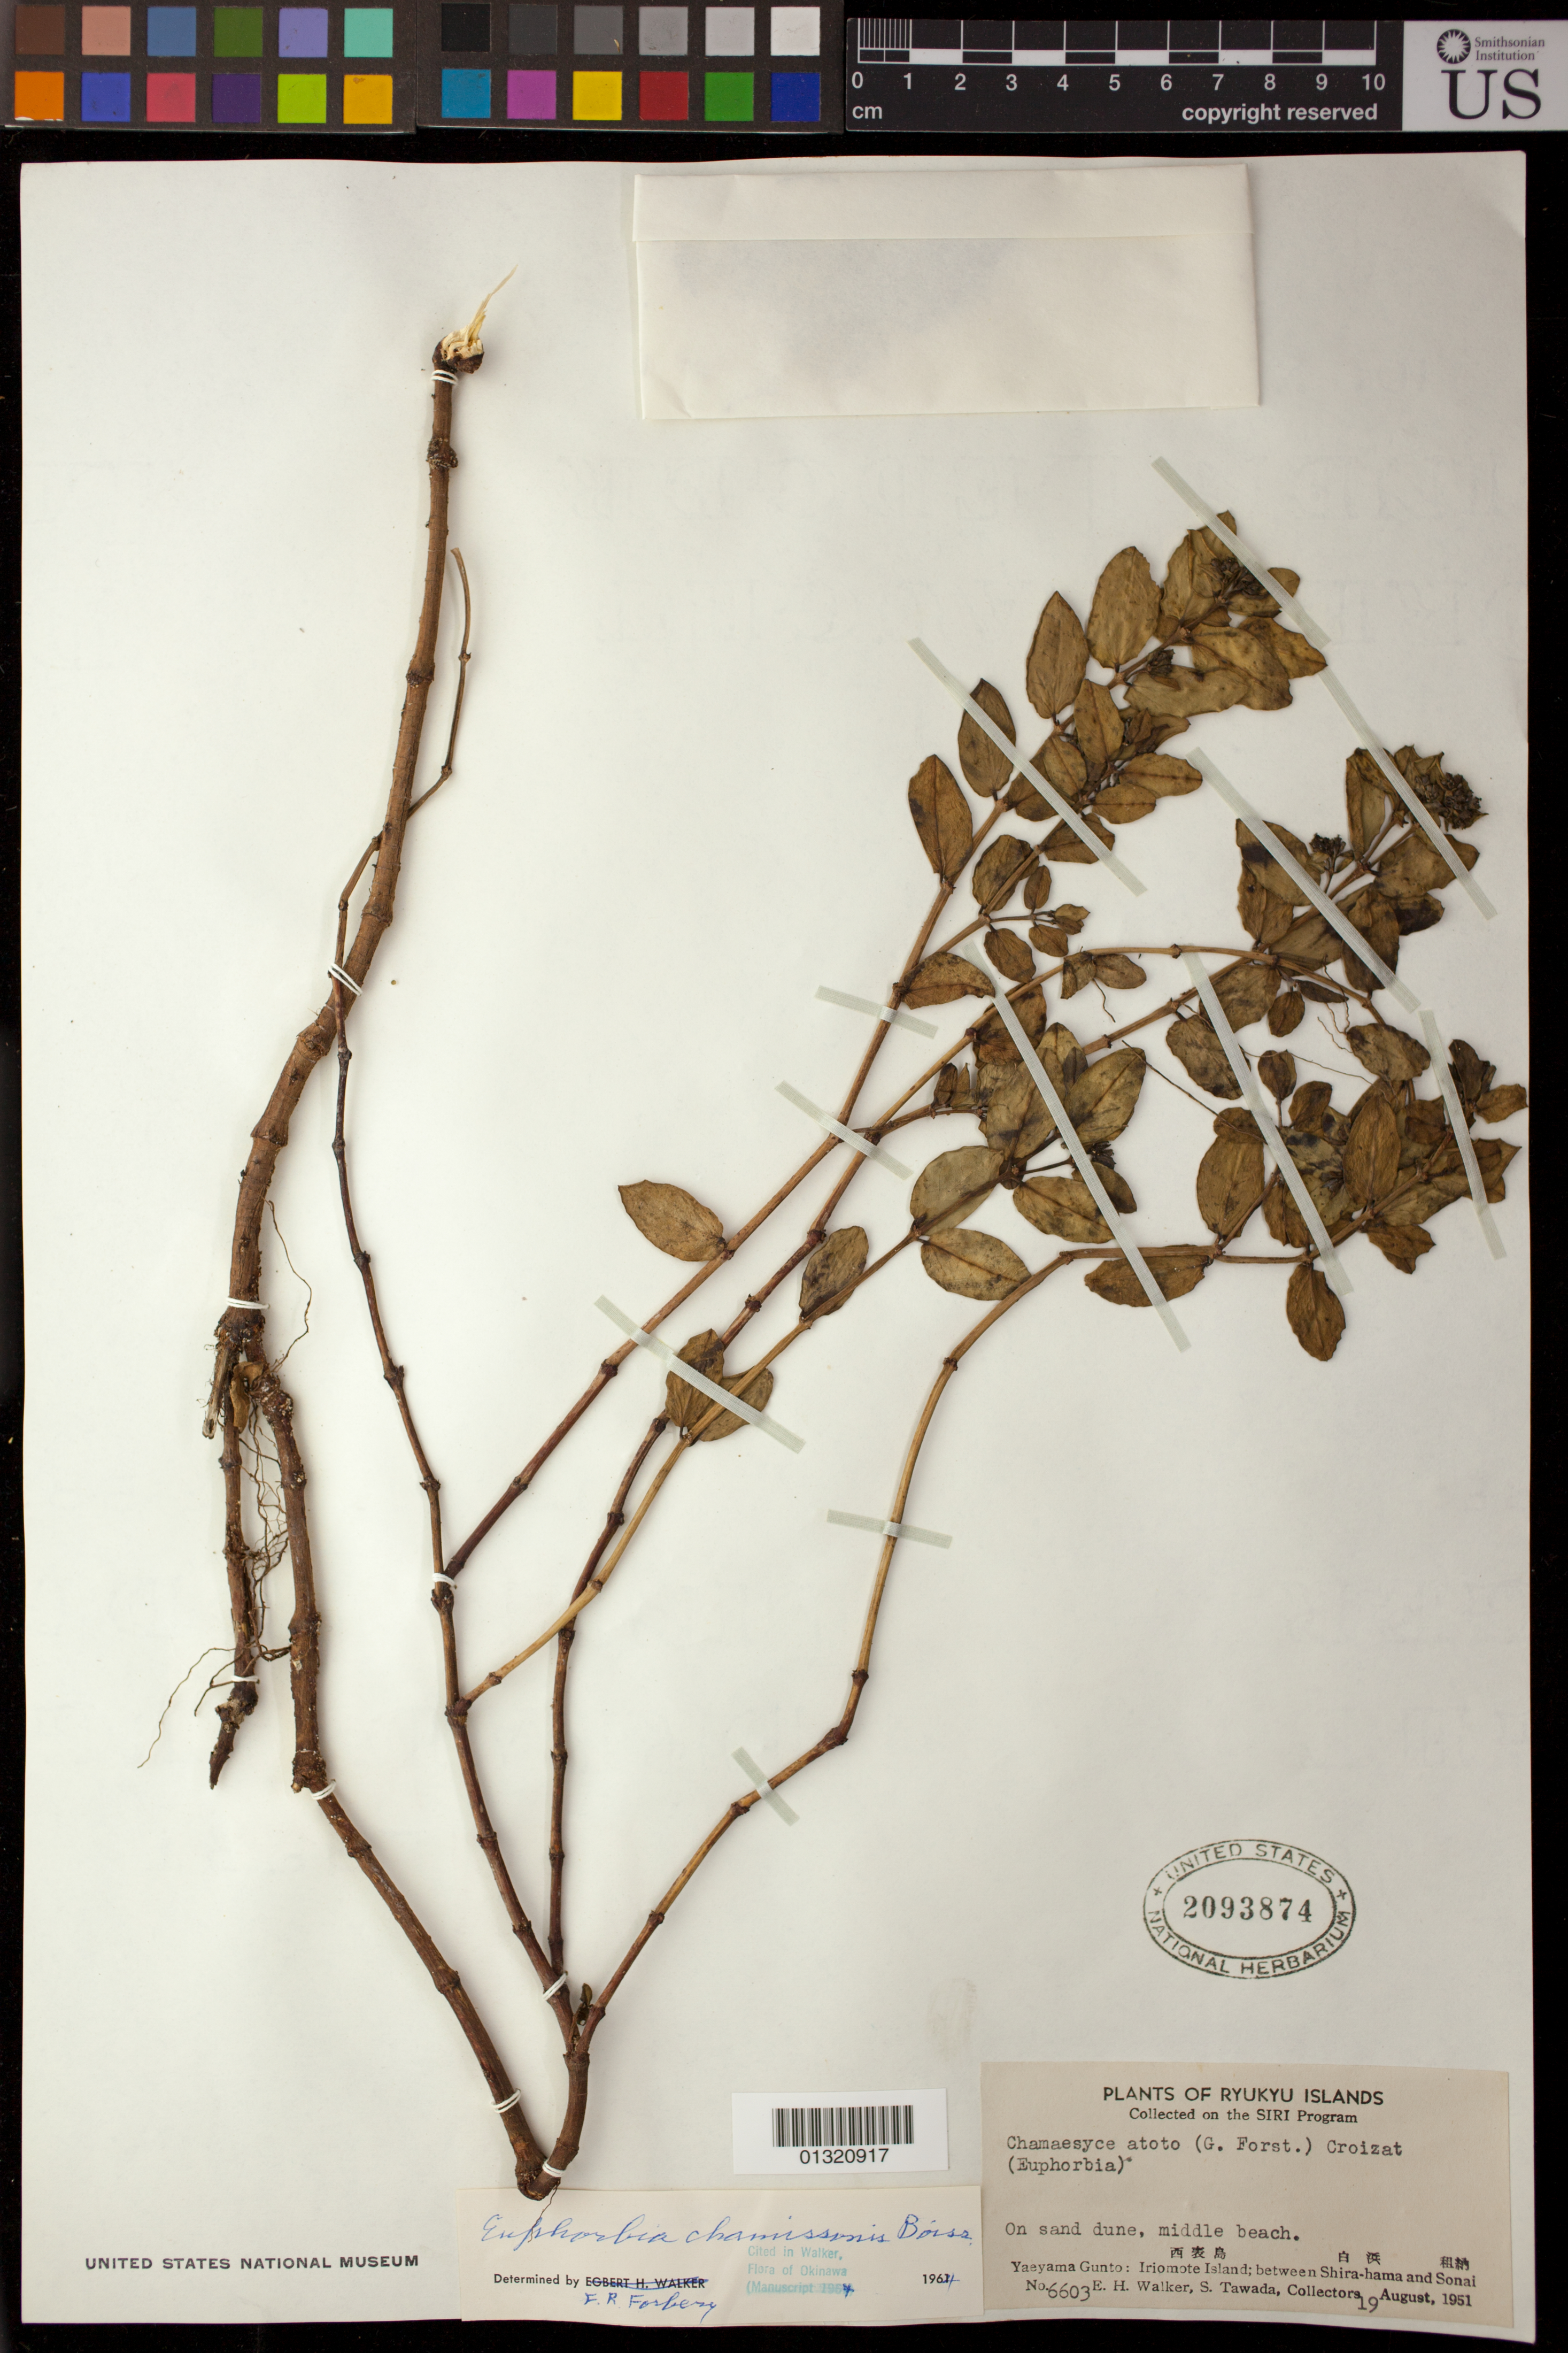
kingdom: Plantae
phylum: Tracheophyta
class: Magnoliopsida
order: Malpighiales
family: Euphorbiaceae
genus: Euphorbia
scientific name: Euphorbia chamissonis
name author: (Klotzsch ex Klotzsch & Garcke) Boiss.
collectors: E. H. Walker & S. Tawada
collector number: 6603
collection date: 1951-08-19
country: Japan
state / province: Okinawa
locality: Ryukyu Islands, Yaeyama Gunto: Iriomote Island; between Shira-hama and Sonai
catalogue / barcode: US 2093874